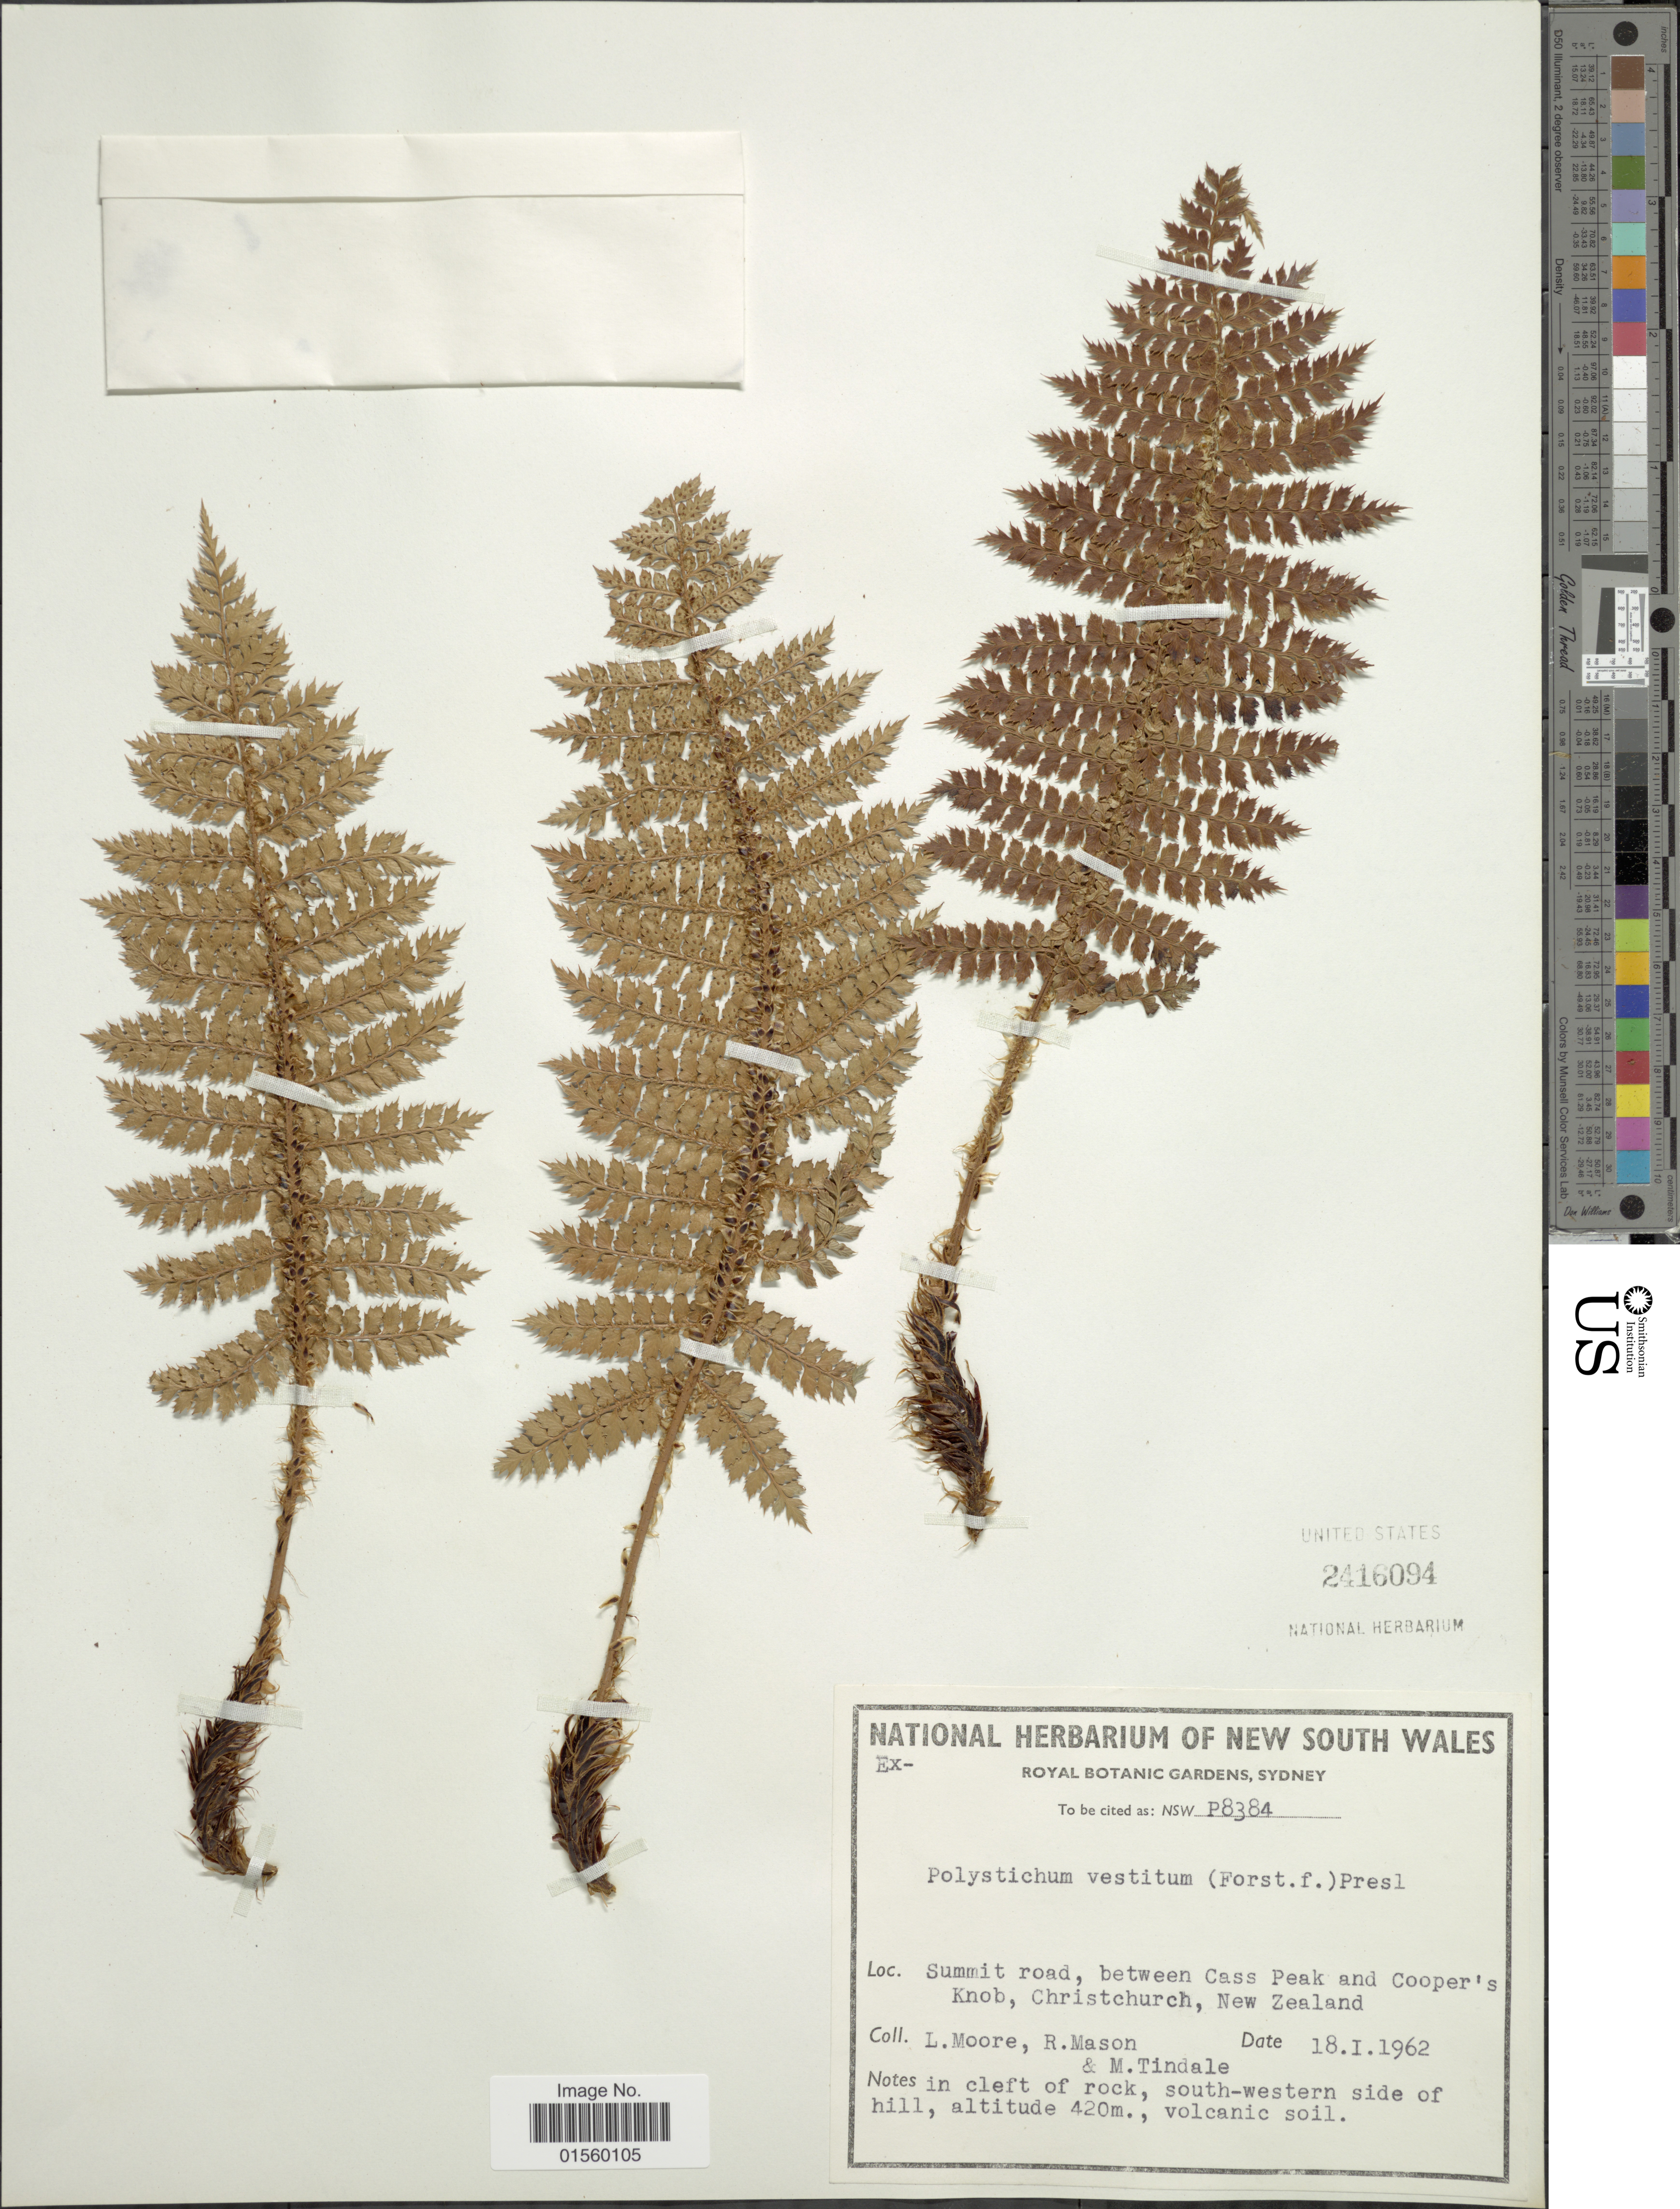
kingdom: Plantae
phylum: Tracheophyta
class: Polypodiopsida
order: Polypodiales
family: Dryopteridaceae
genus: Polystichum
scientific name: Polystichum vestitum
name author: (Sw.) C. Presl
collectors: L. Moore, R. Mason & M. D. Tindale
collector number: P8384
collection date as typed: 18 Jan 1962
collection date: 1962-01-18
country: New Zealand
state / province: Canterbury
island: South Island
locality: Summit Road, between Cass Peak and Cooper's Knob, Christchurch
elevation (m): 420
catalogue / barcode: US 2416094